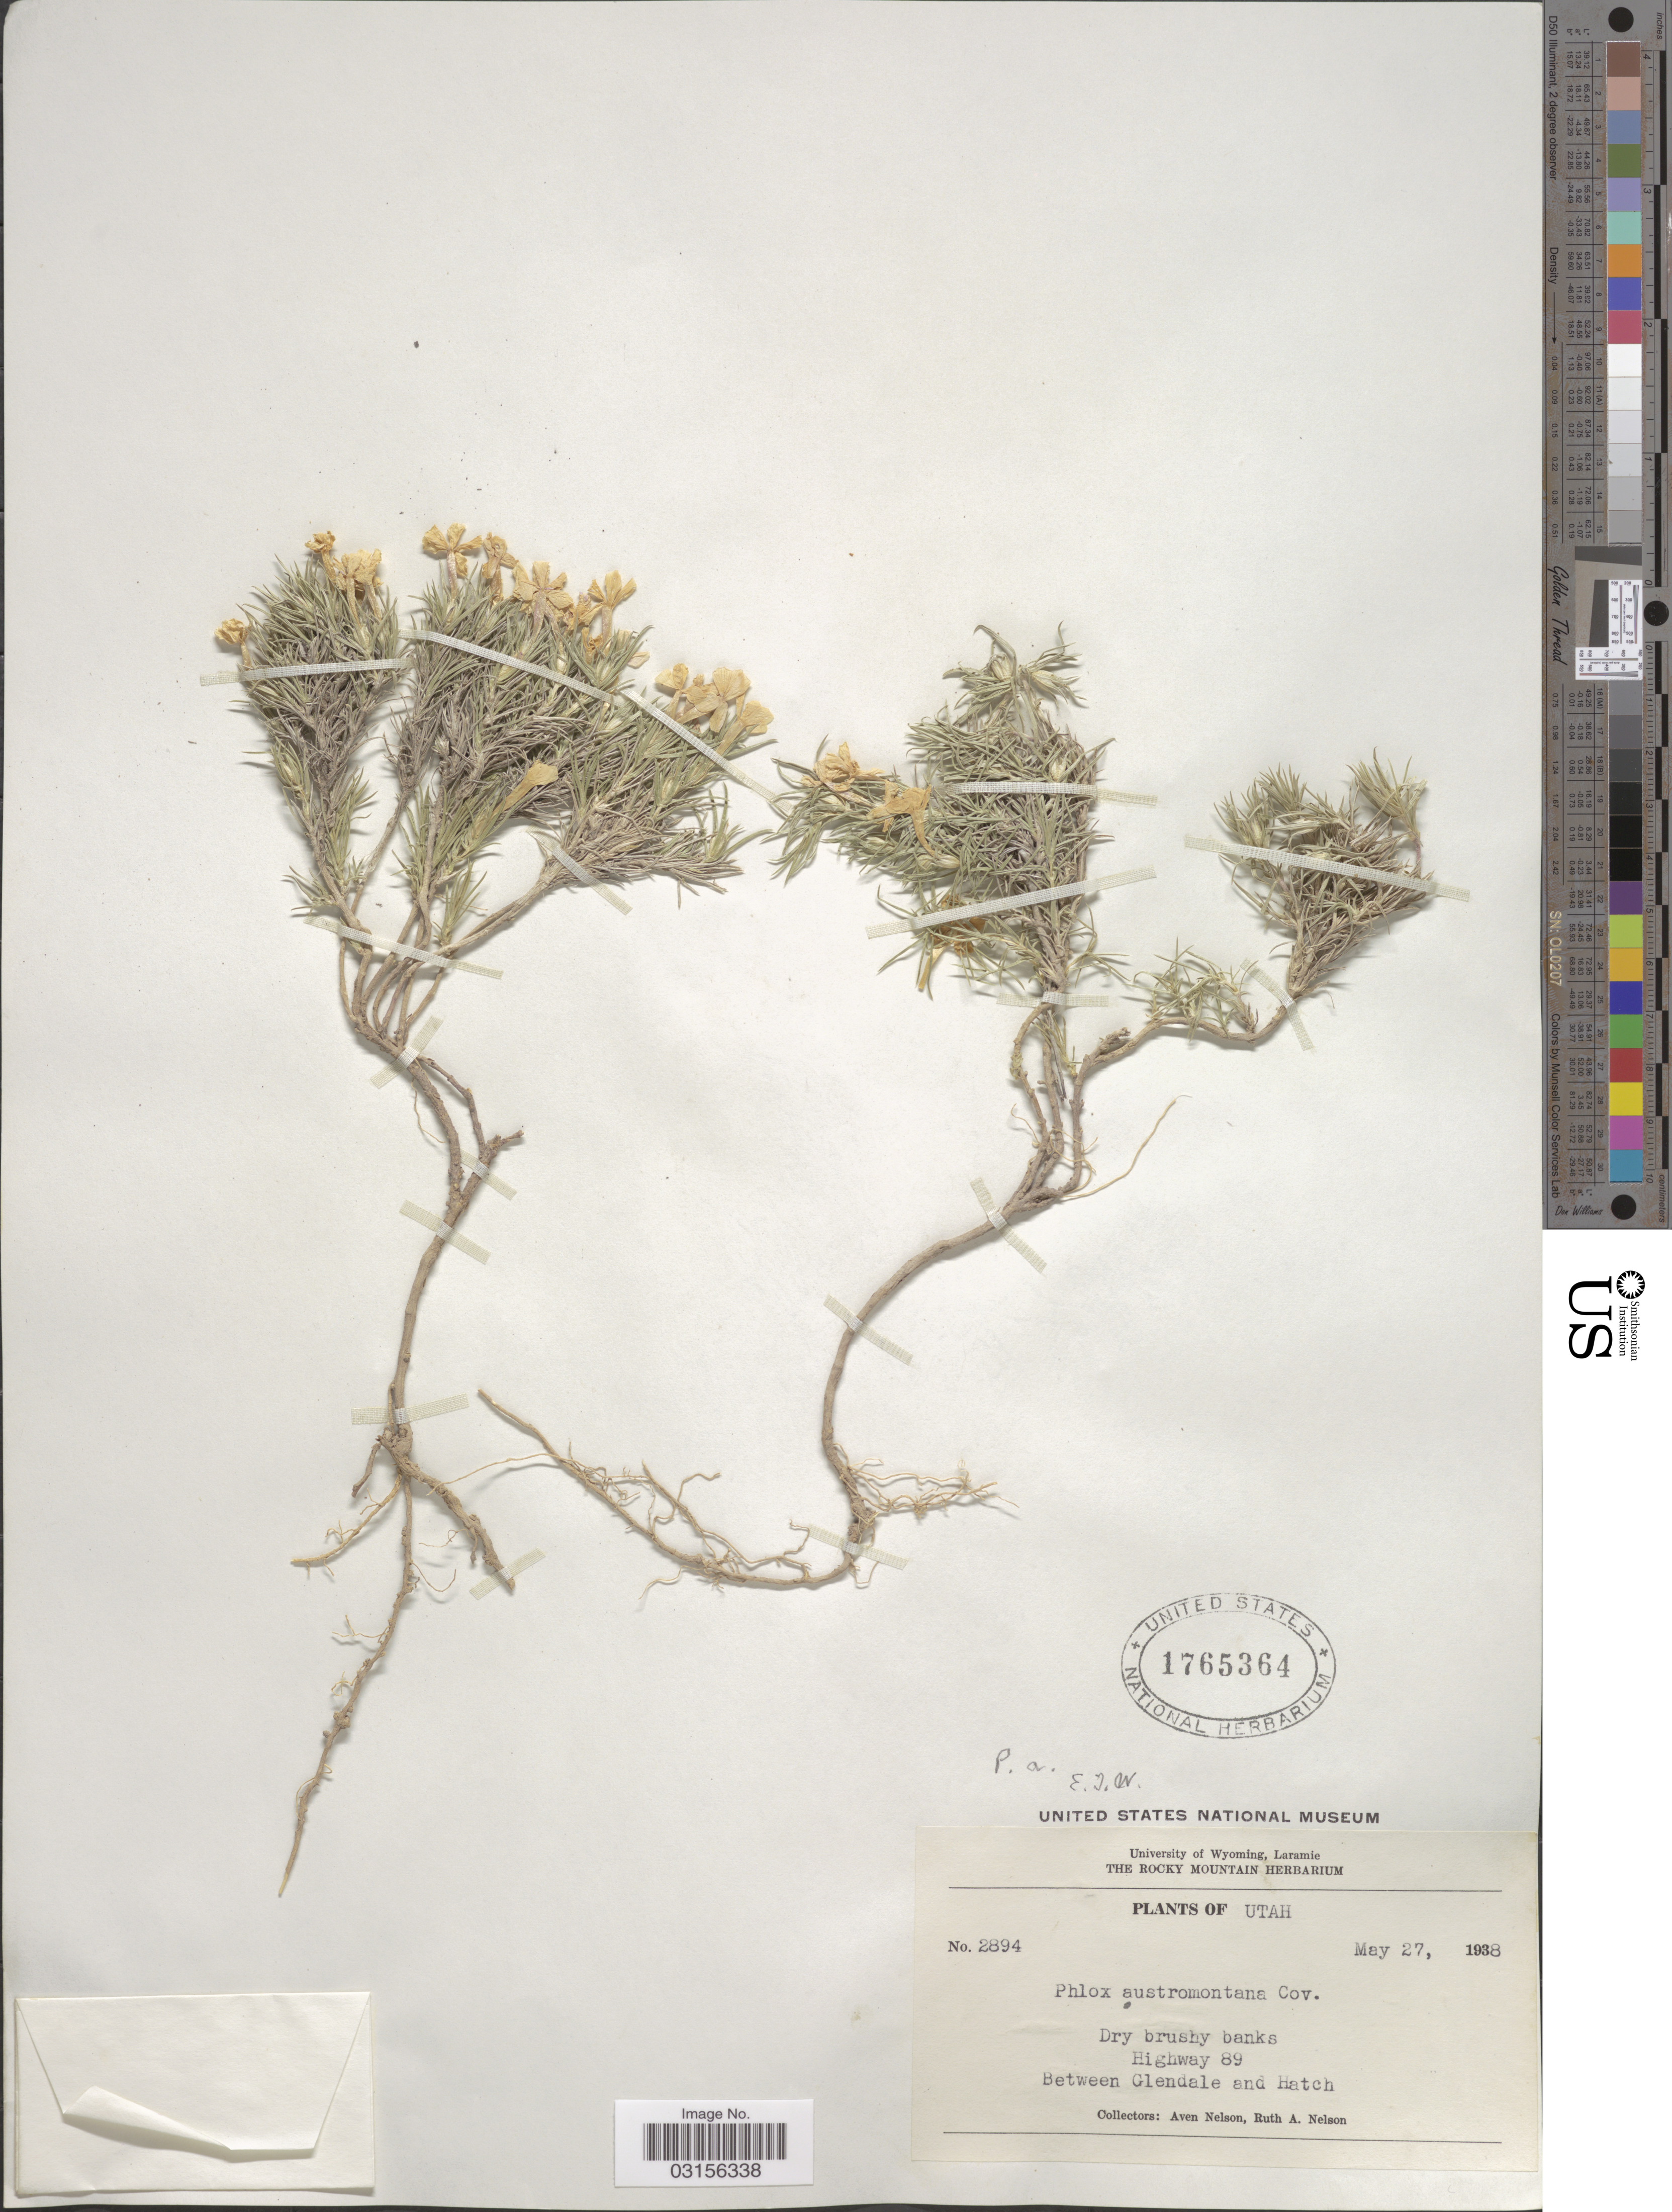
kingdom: Plantae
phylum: Tracheophyta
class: Magnoliopsida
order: Ericales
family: Polemoniaceae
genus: Phlox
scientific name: Phlox austromontana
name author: Coville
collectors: A. Nelson & R. A. Nelson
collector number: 2894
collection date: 1938-05-27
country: United States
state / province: Utah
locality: Highway 89. Between Glendale and Hatch.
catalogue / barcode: US 1765364